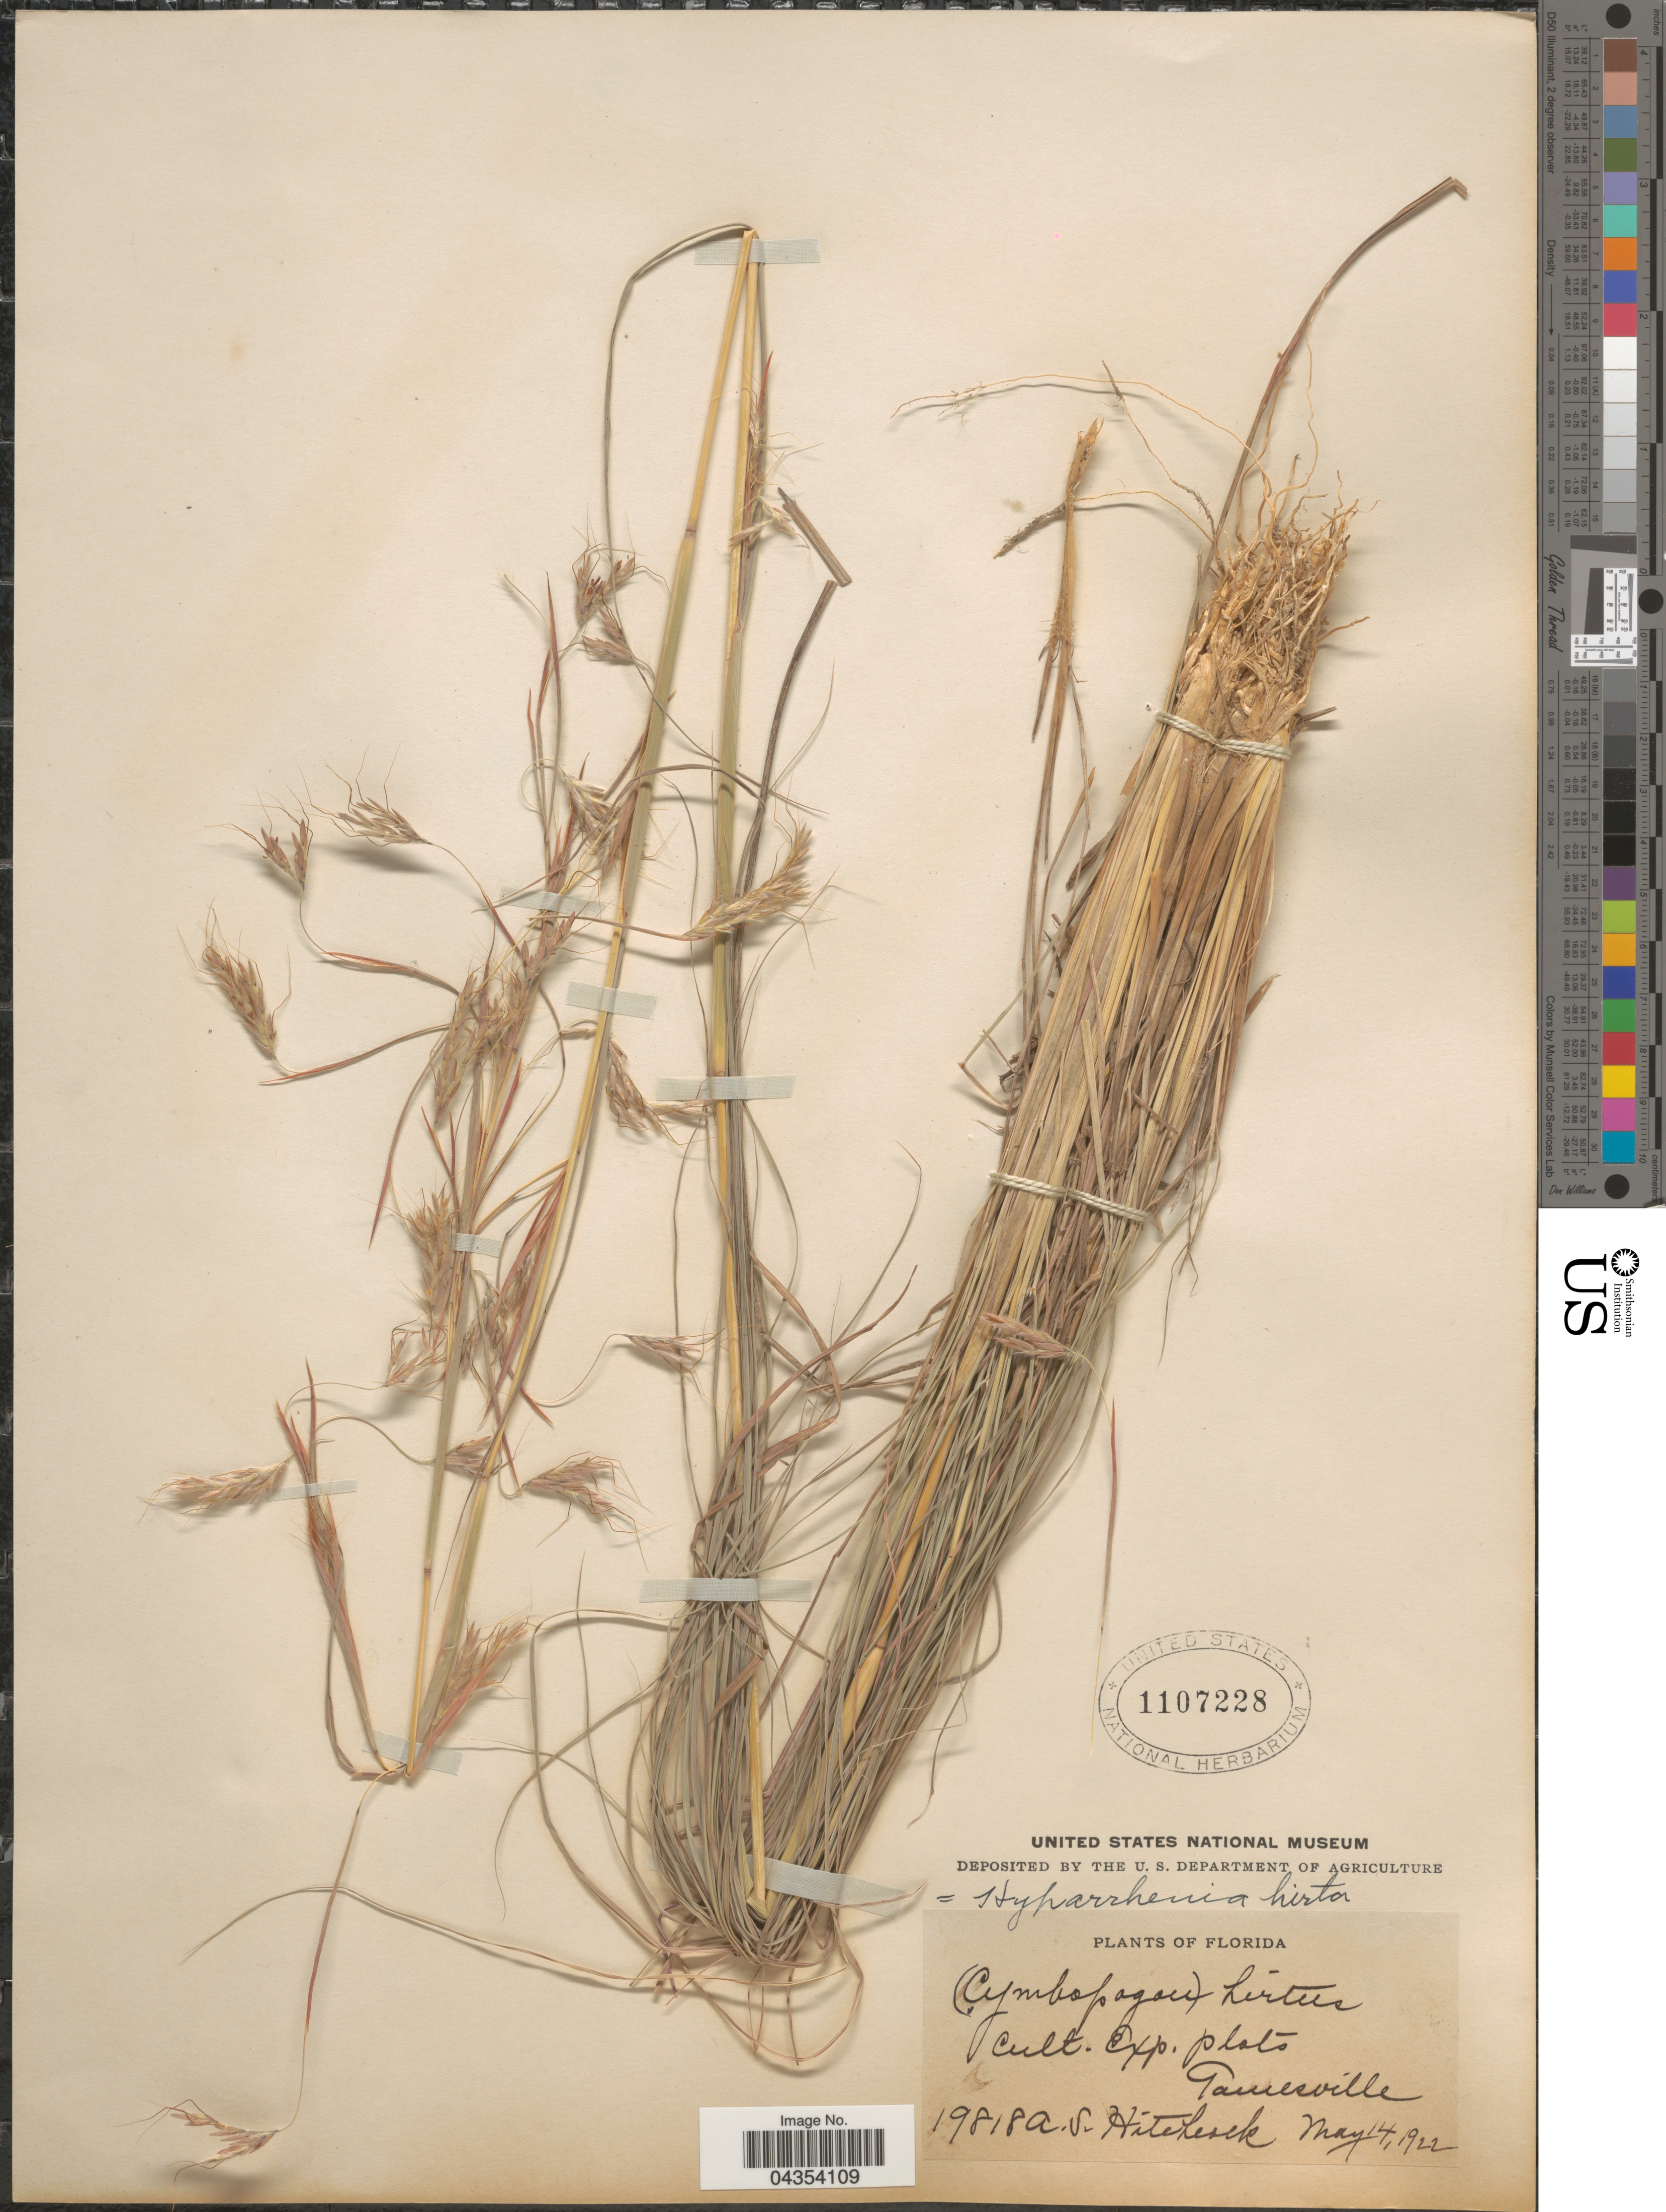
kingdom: Plantae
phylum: Tracheophyta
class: Liliopsida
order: Poales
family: Poaceae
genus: Hyparrhenia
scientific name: Hyparrhenia hirta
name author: (L.) Stapf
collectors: A. S. Hitchcock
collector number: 19818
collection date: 1922-05-14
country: United States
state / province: Florida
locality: Cult. Exp. plots. Gainesville.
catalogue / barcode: US 1107228